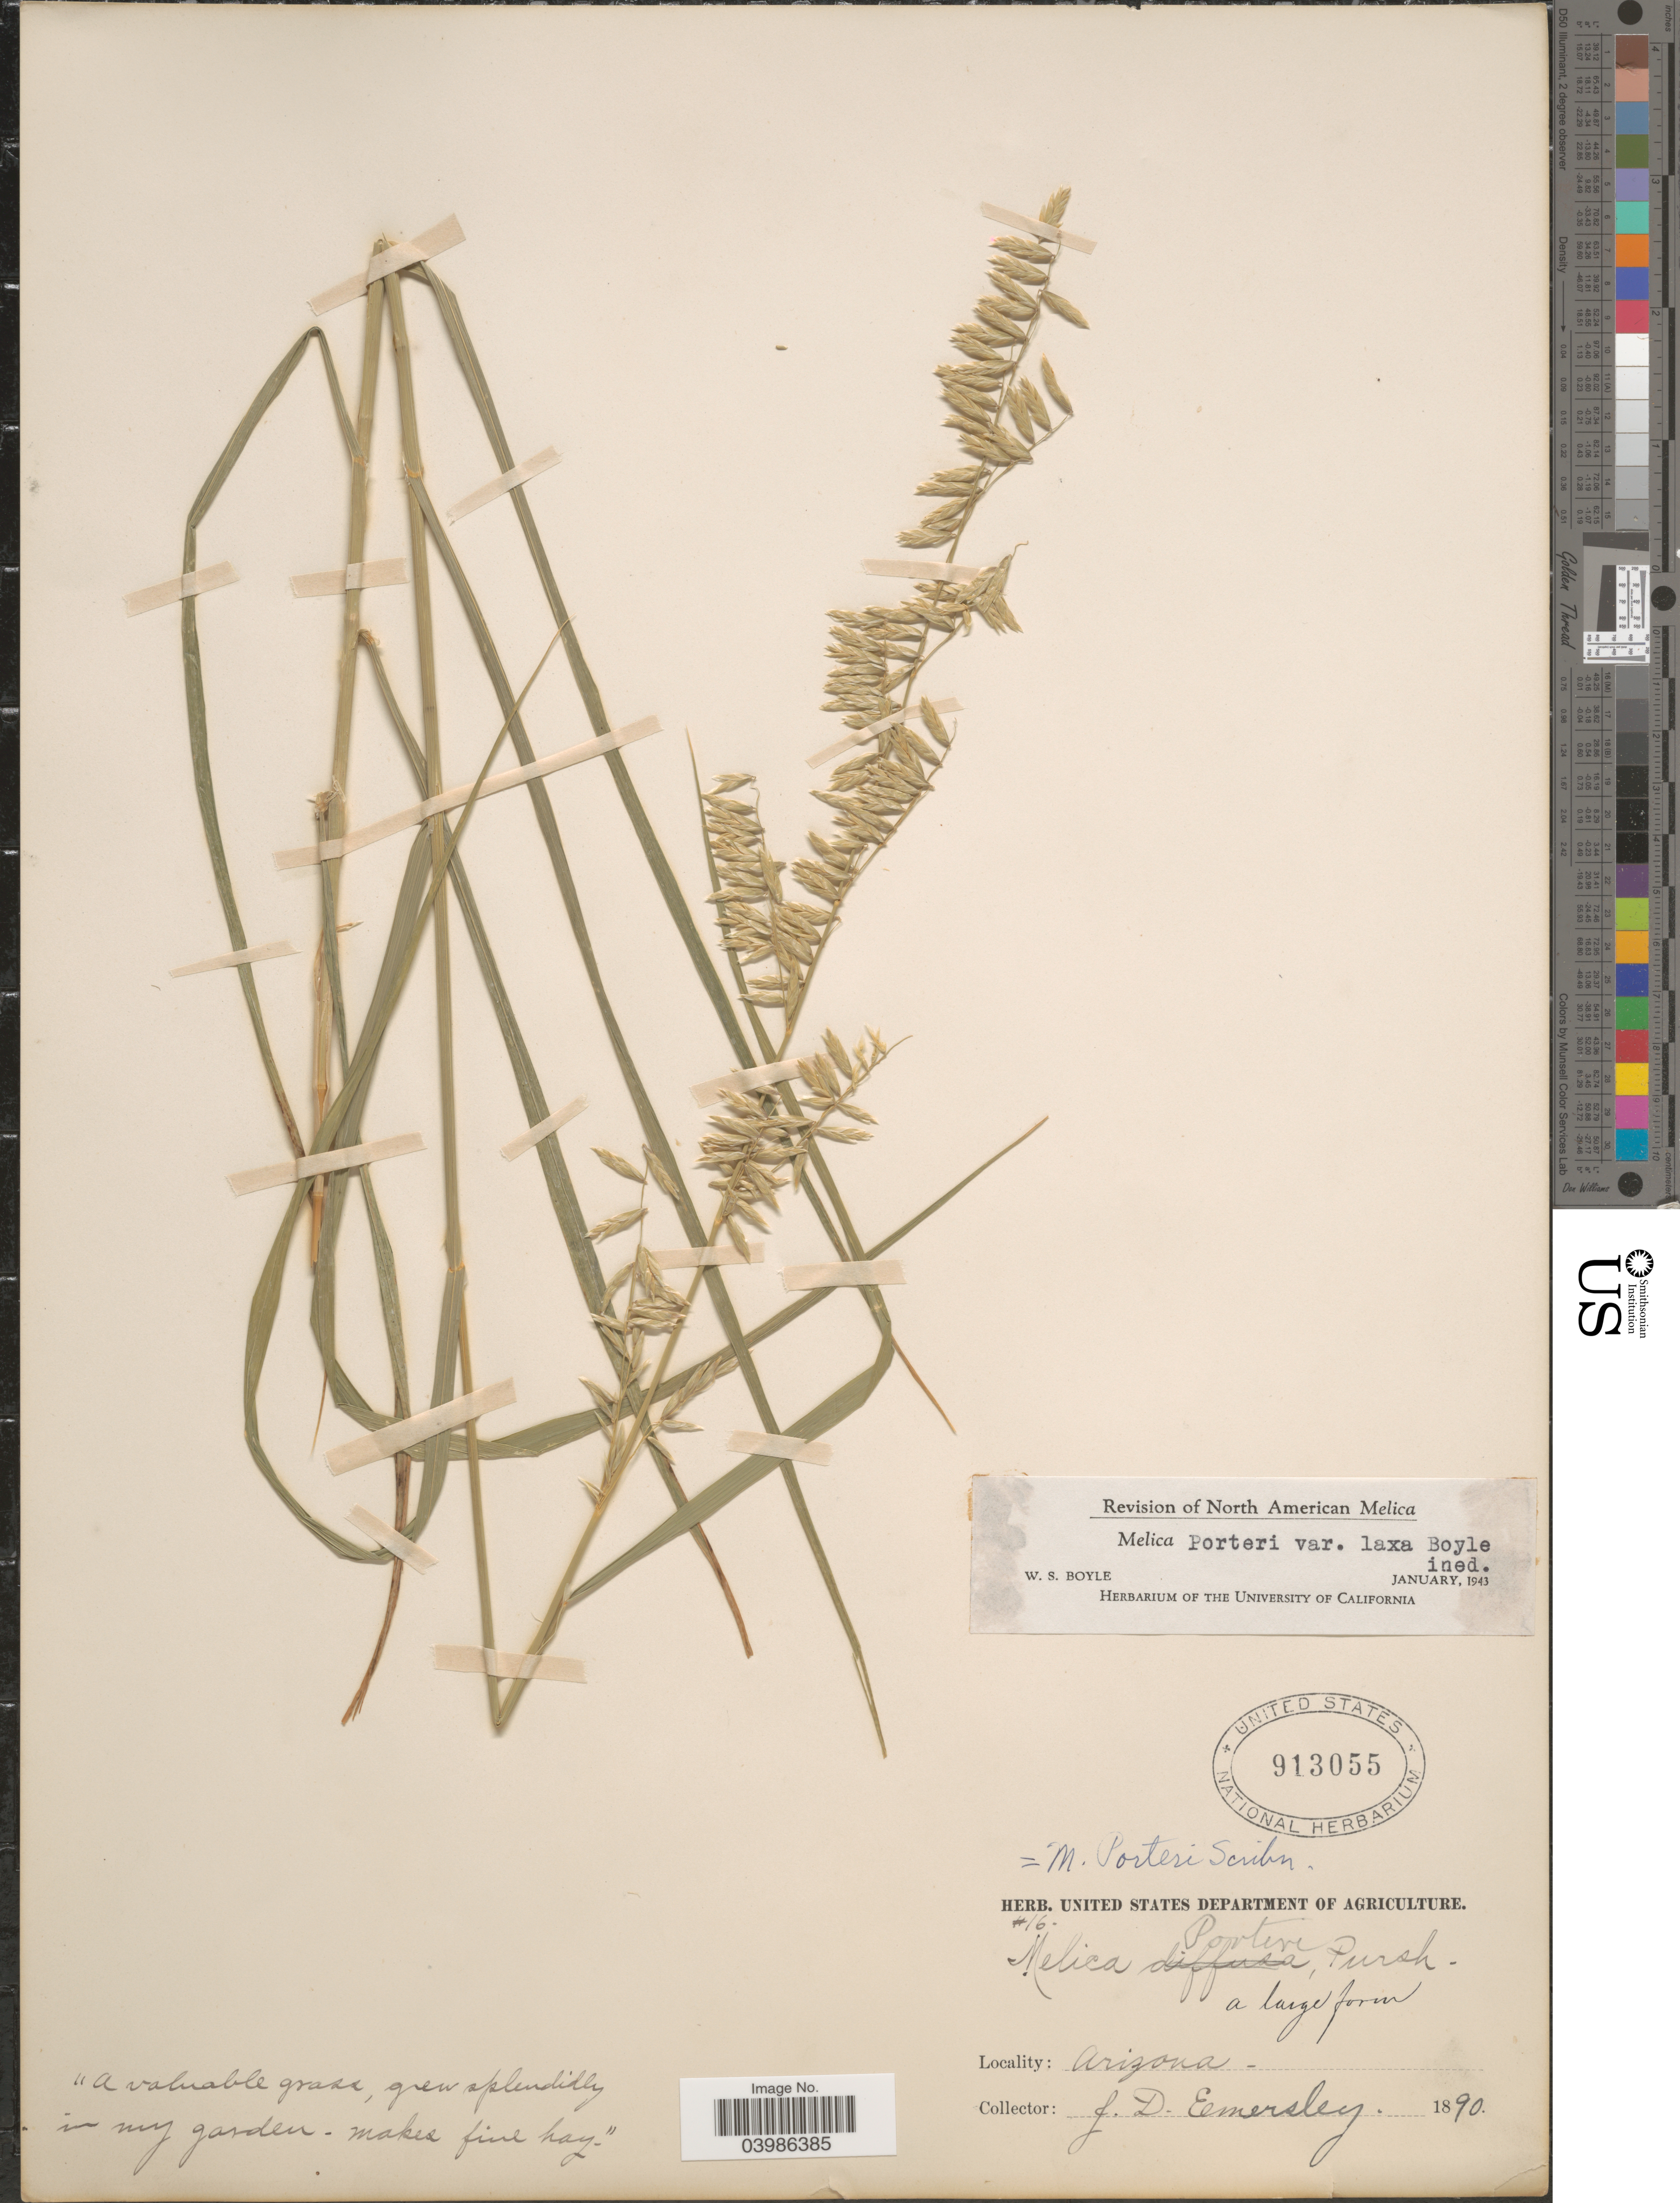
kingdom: Plantae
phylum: Tracheophyta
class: Liliopsida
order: Poales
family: Poaceae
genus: Melica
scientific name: Melica porteri var. laxa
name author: Boyle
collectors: J. Emersley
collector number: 16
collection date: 1890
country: United States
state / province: Arizona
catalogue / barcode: US 913055